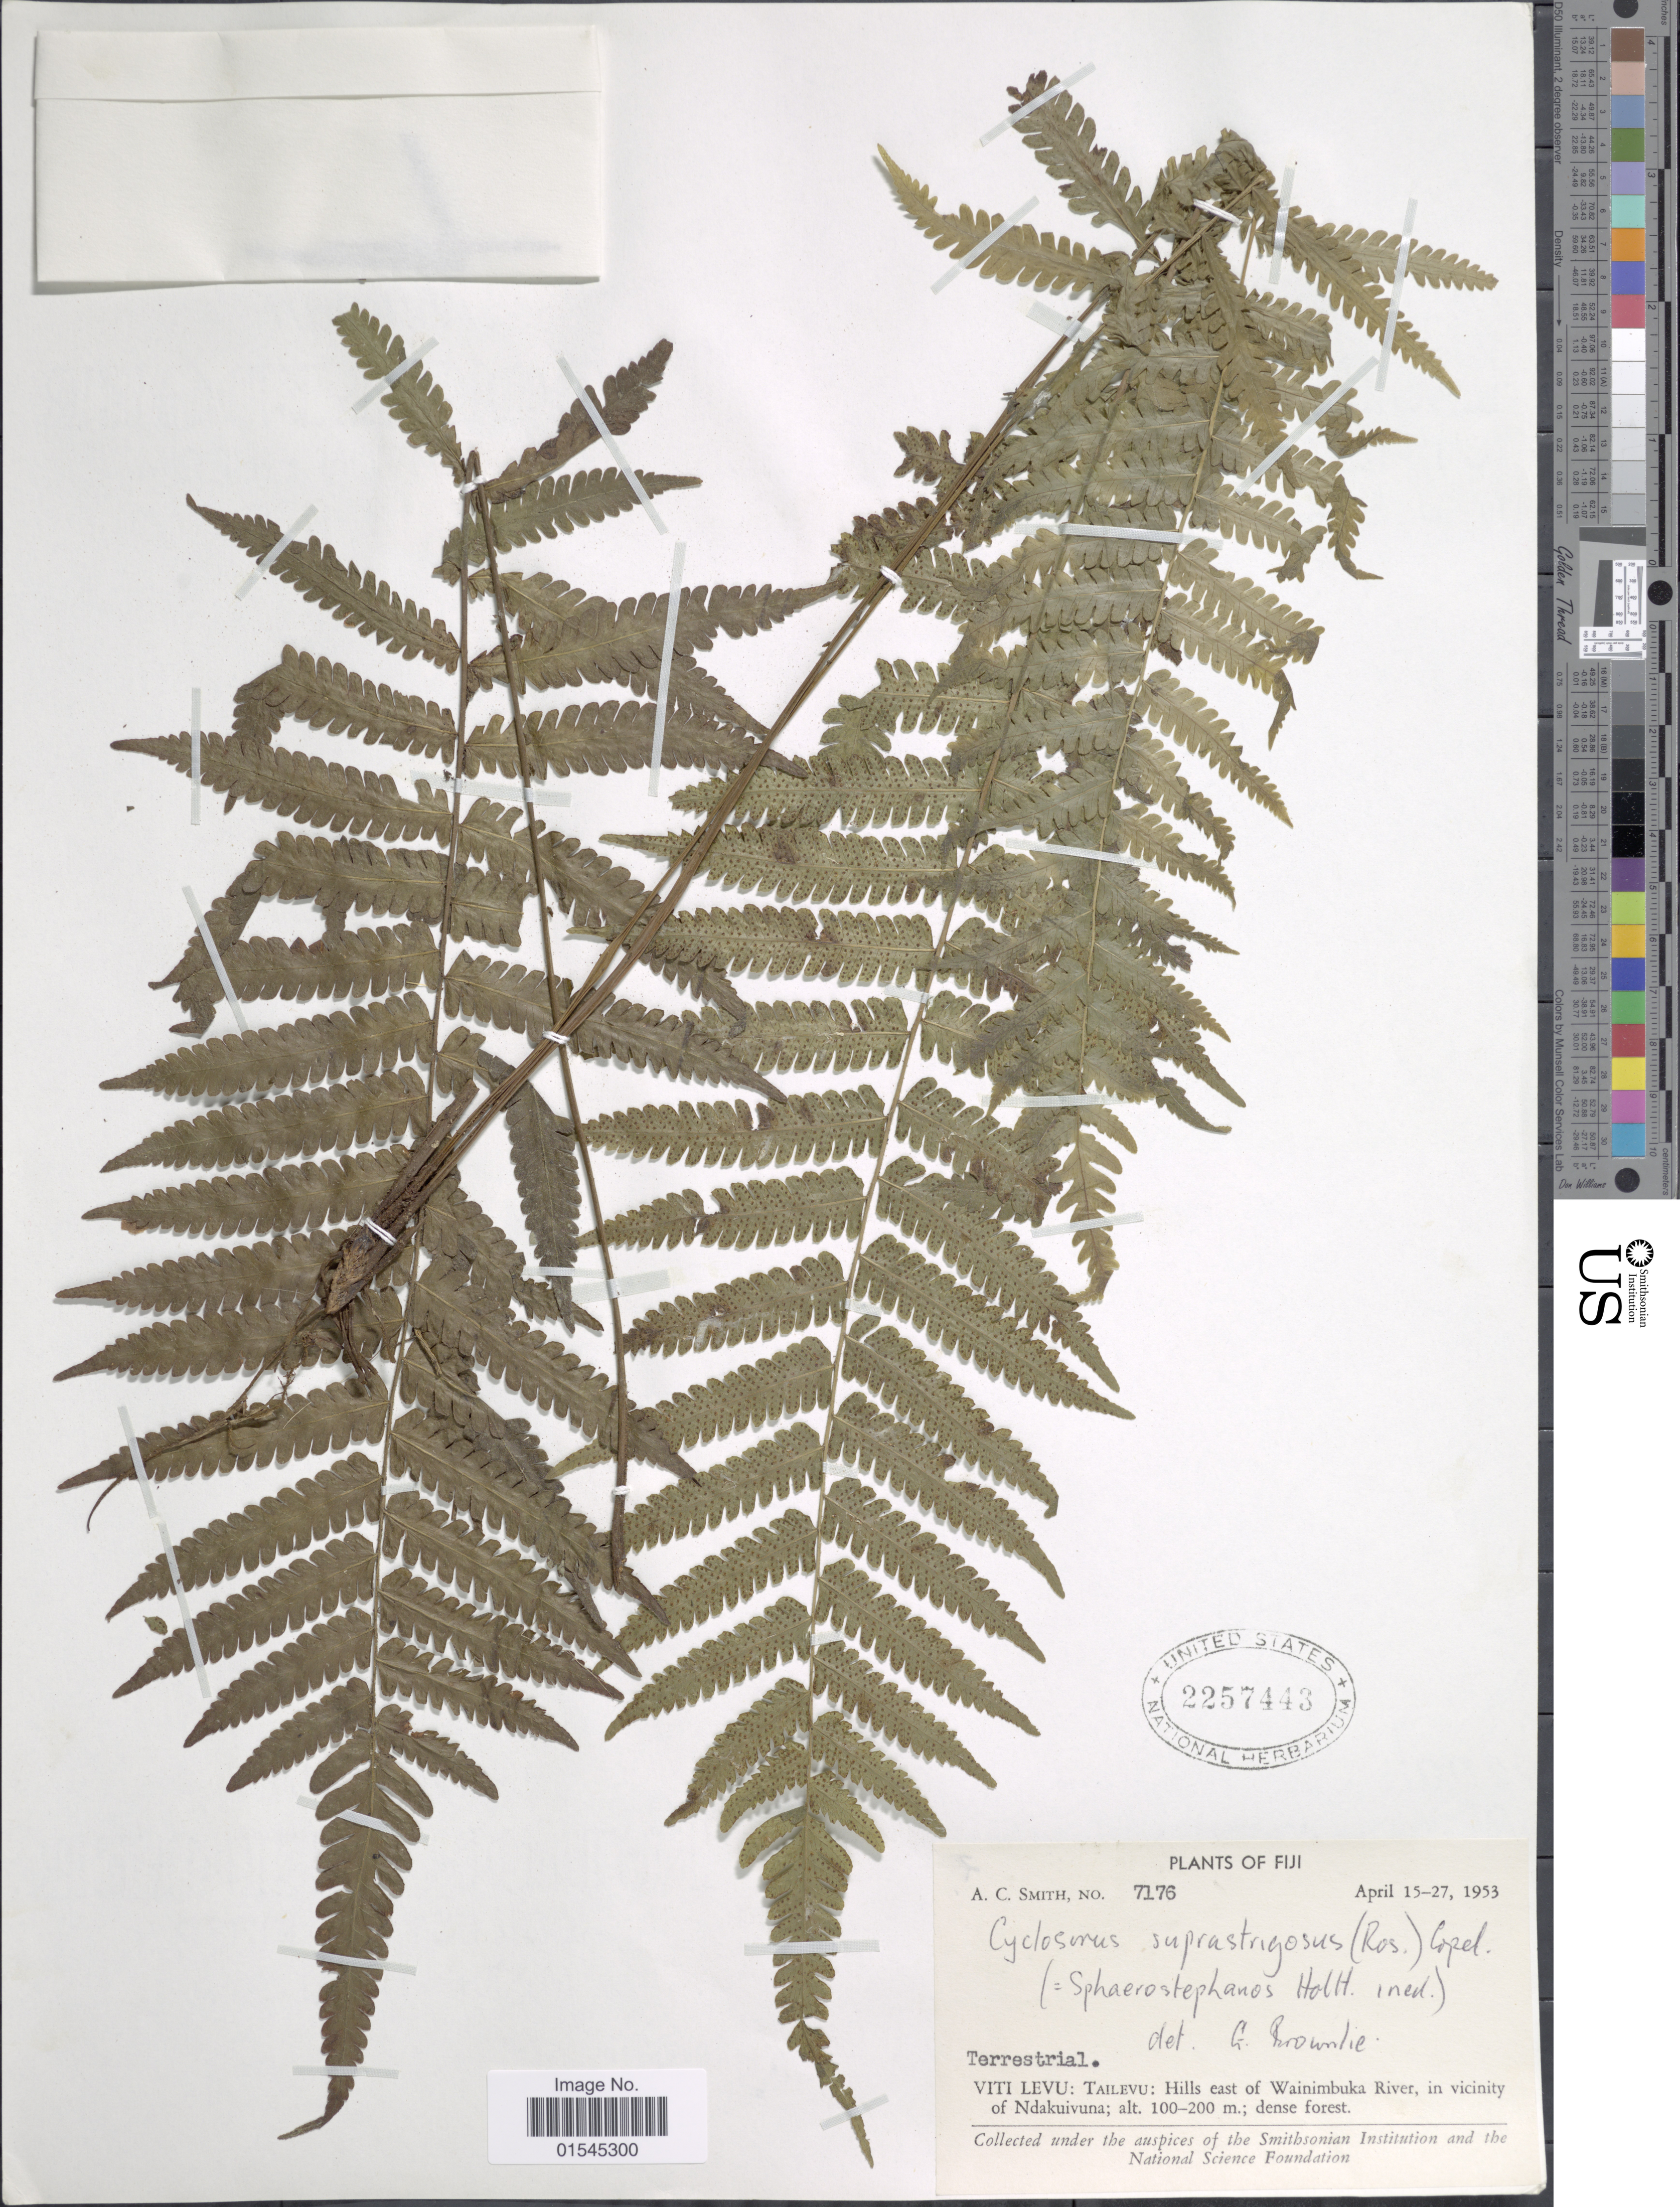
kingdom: Plantae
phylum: Tracheophyta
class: Polypodiopsida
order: Polypodiales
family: Thelypteridaceae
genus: Sphaerostephanos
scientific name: Sphaerostephanos heterocarpus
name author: (Blume) Holttum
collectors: A. C. Smith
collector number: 7176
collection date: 1953-04-15/1953-04-27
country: Fiji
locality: Viti Levu: Tailevu: Hills east Of Wainimbuka River, in vicinity of Ndakuivuna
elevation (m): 100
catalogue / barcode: US 2257443